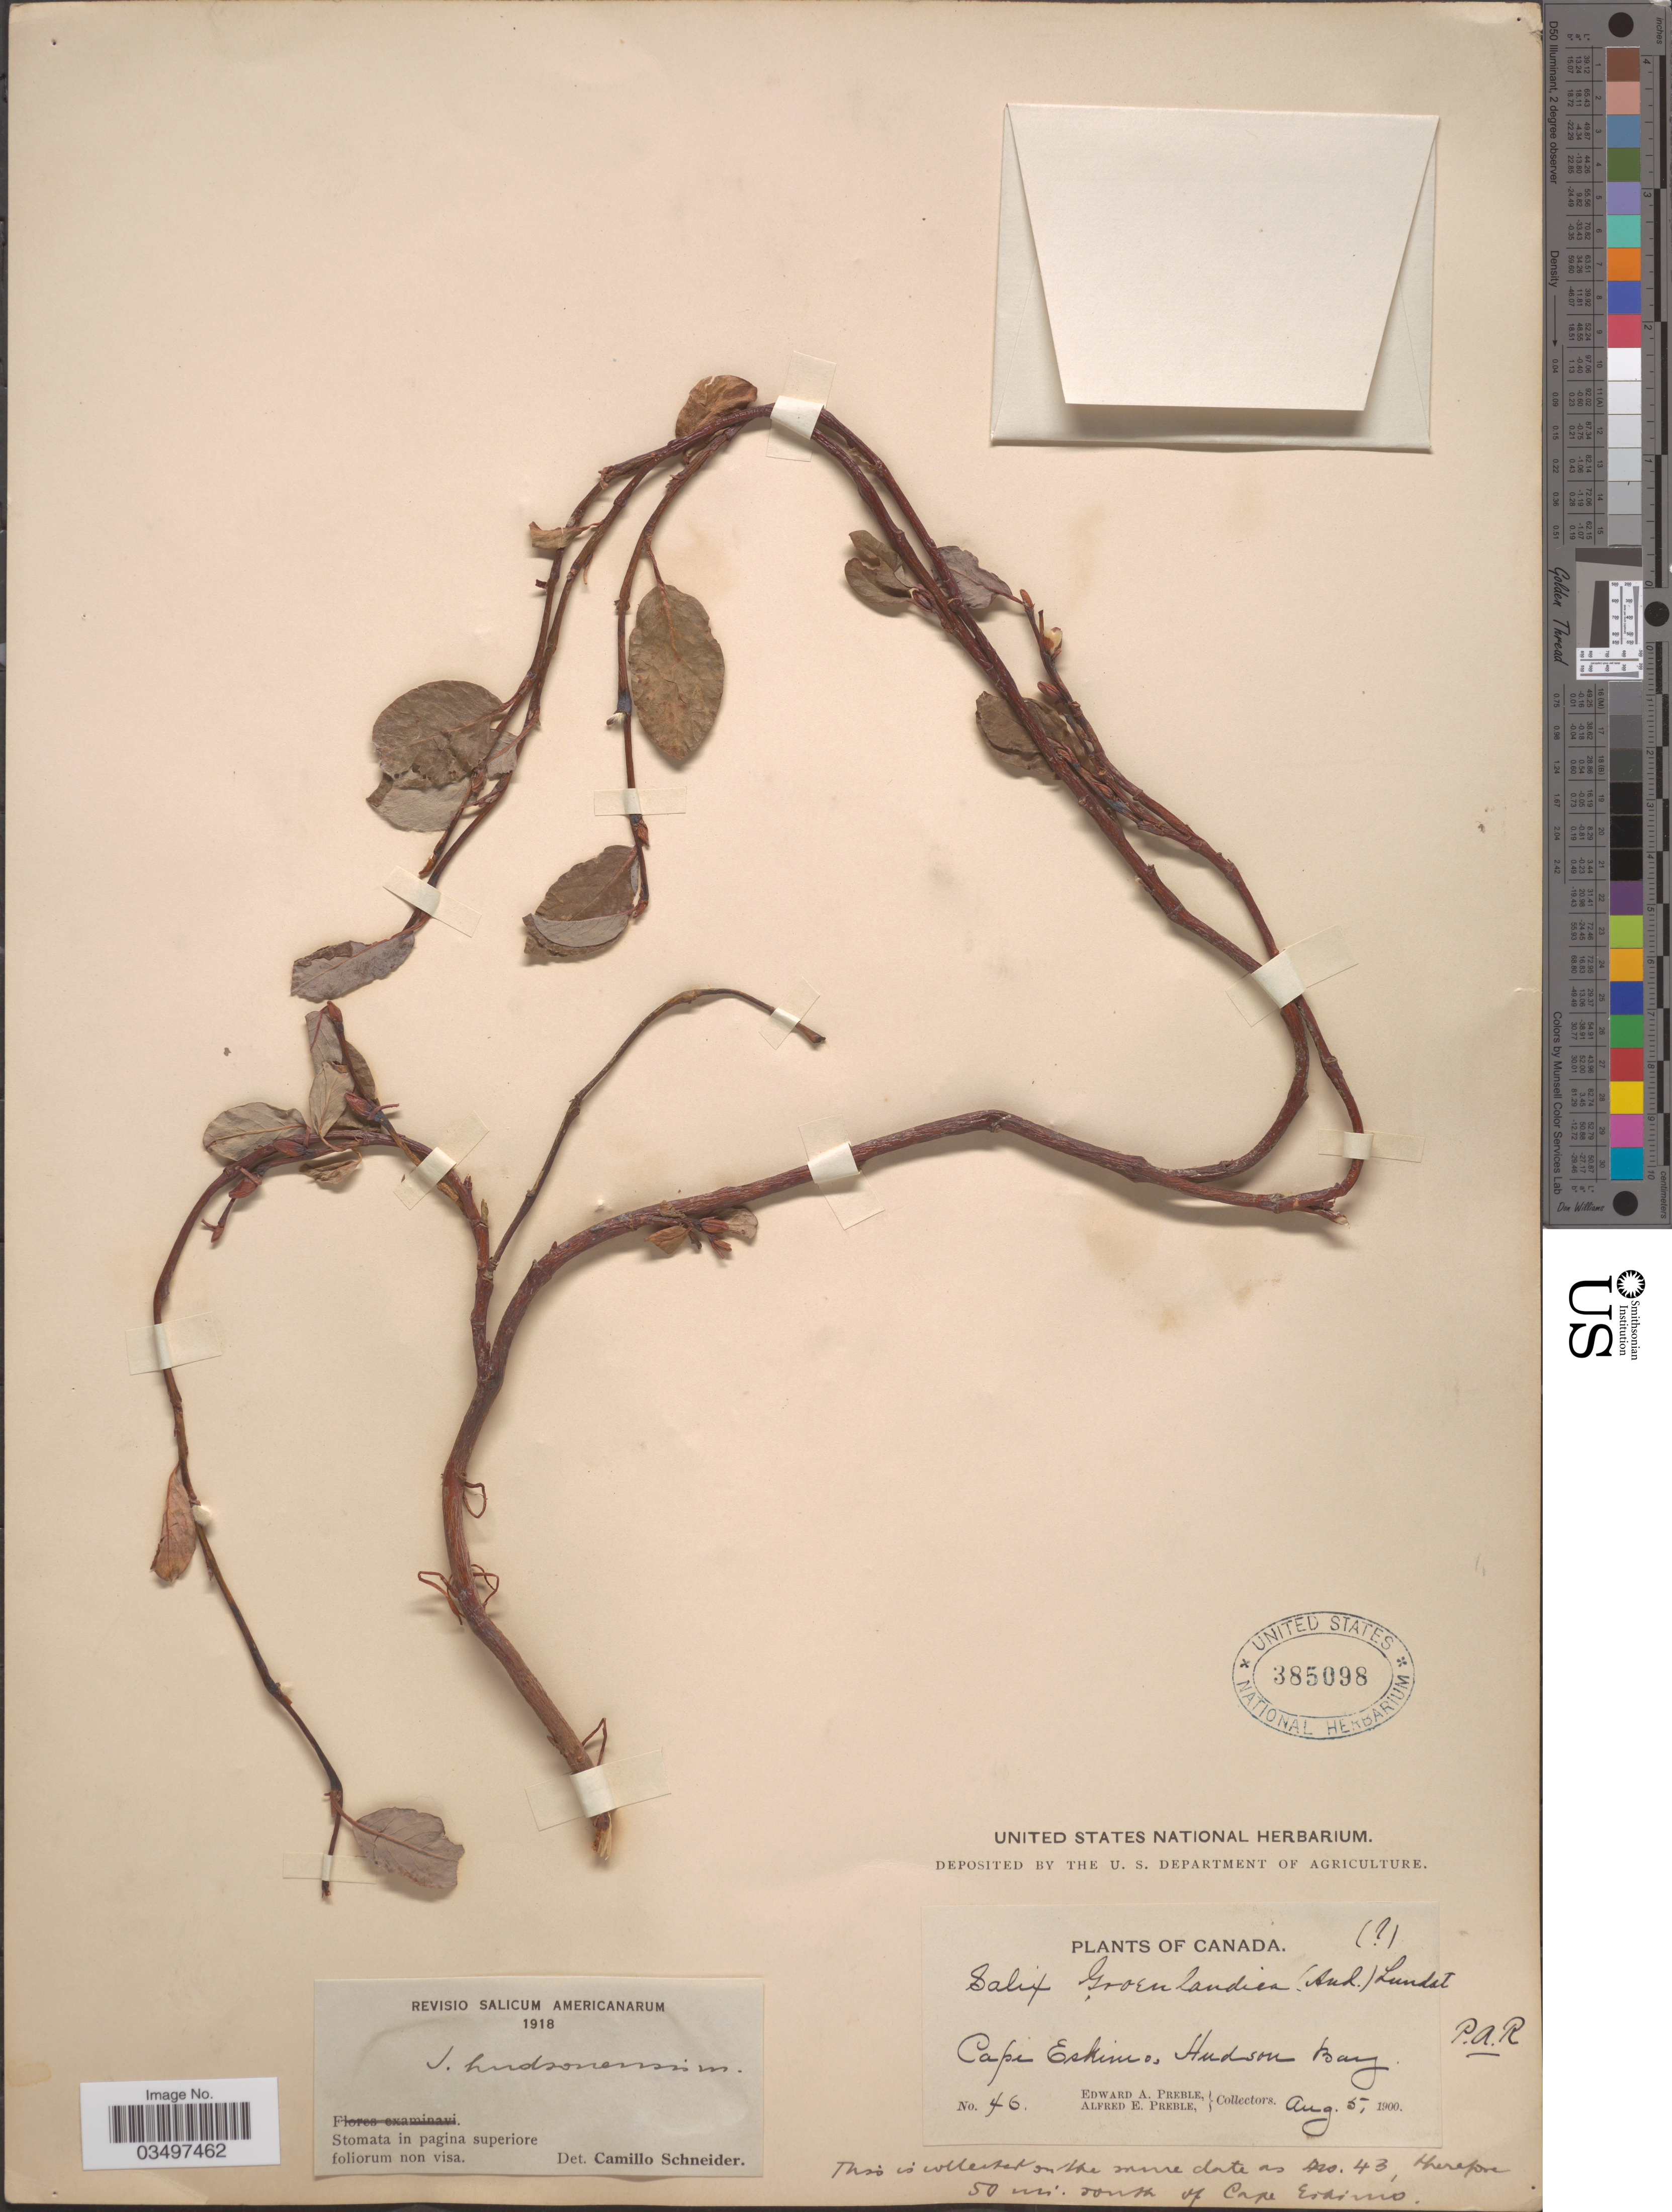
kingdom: Plantae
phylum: Tracheophyta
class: Magnoliopsida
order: Malpighiales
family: Salicaceae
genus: Salix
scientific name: Salix hudsonensis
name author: C.K. Schneid.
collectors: E. Preble & A. Preble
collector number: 46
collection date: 1900-08-05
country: Canada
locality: Cape Eskimo, Hudson Bay. 50 mi. south of Cape Eskimo. [unsure placement]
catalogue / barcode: US 385098